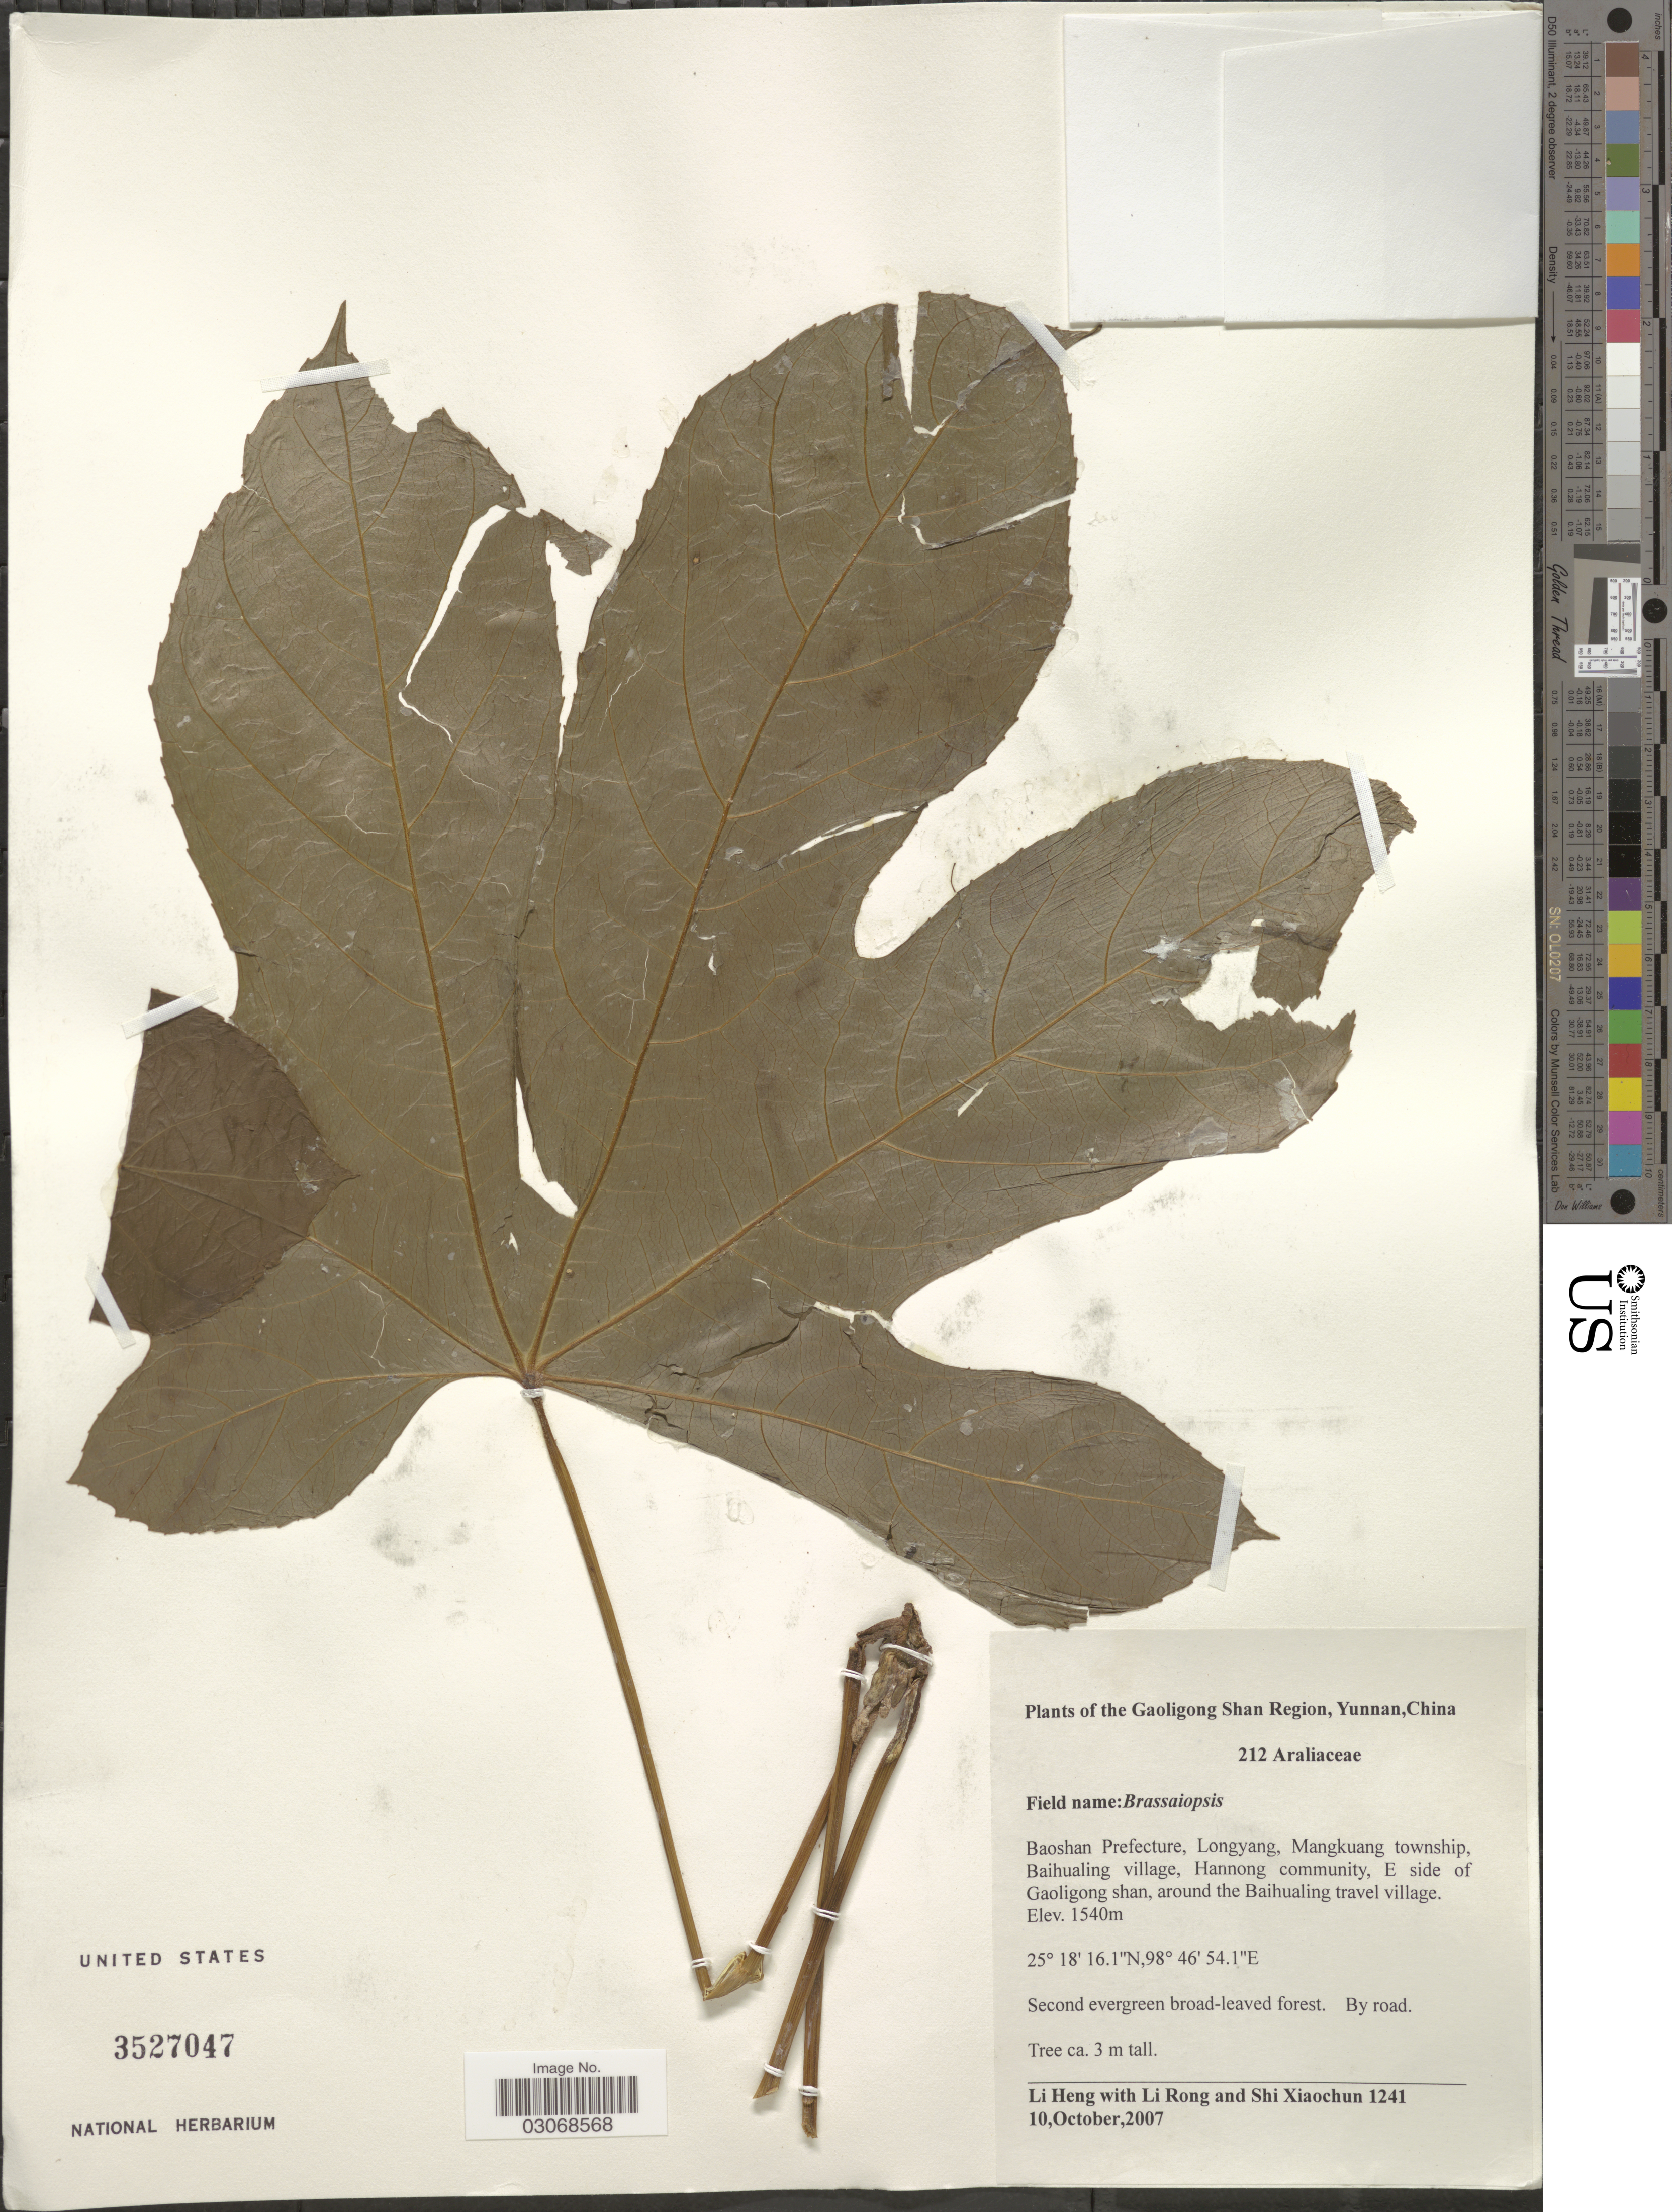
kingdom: Plantae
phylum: Tracheophyta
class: Magnoliopsida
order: Apiales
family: Araliaceae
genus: Brassaiopsis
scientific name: Brassaiopsis sp.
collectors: L. Heng, R. Li & X. C. Shi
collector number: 1241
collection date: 2007-10-10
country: China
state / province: Yunnan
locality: The Gaoligong Shan Region, Baoshan Prefecture, Longyang, Mangkuang township, Baihualing village, Hannong community, E side of Gaoligong shan, around the Baihualing travel village.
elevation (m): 1540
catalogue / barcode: US 3527047